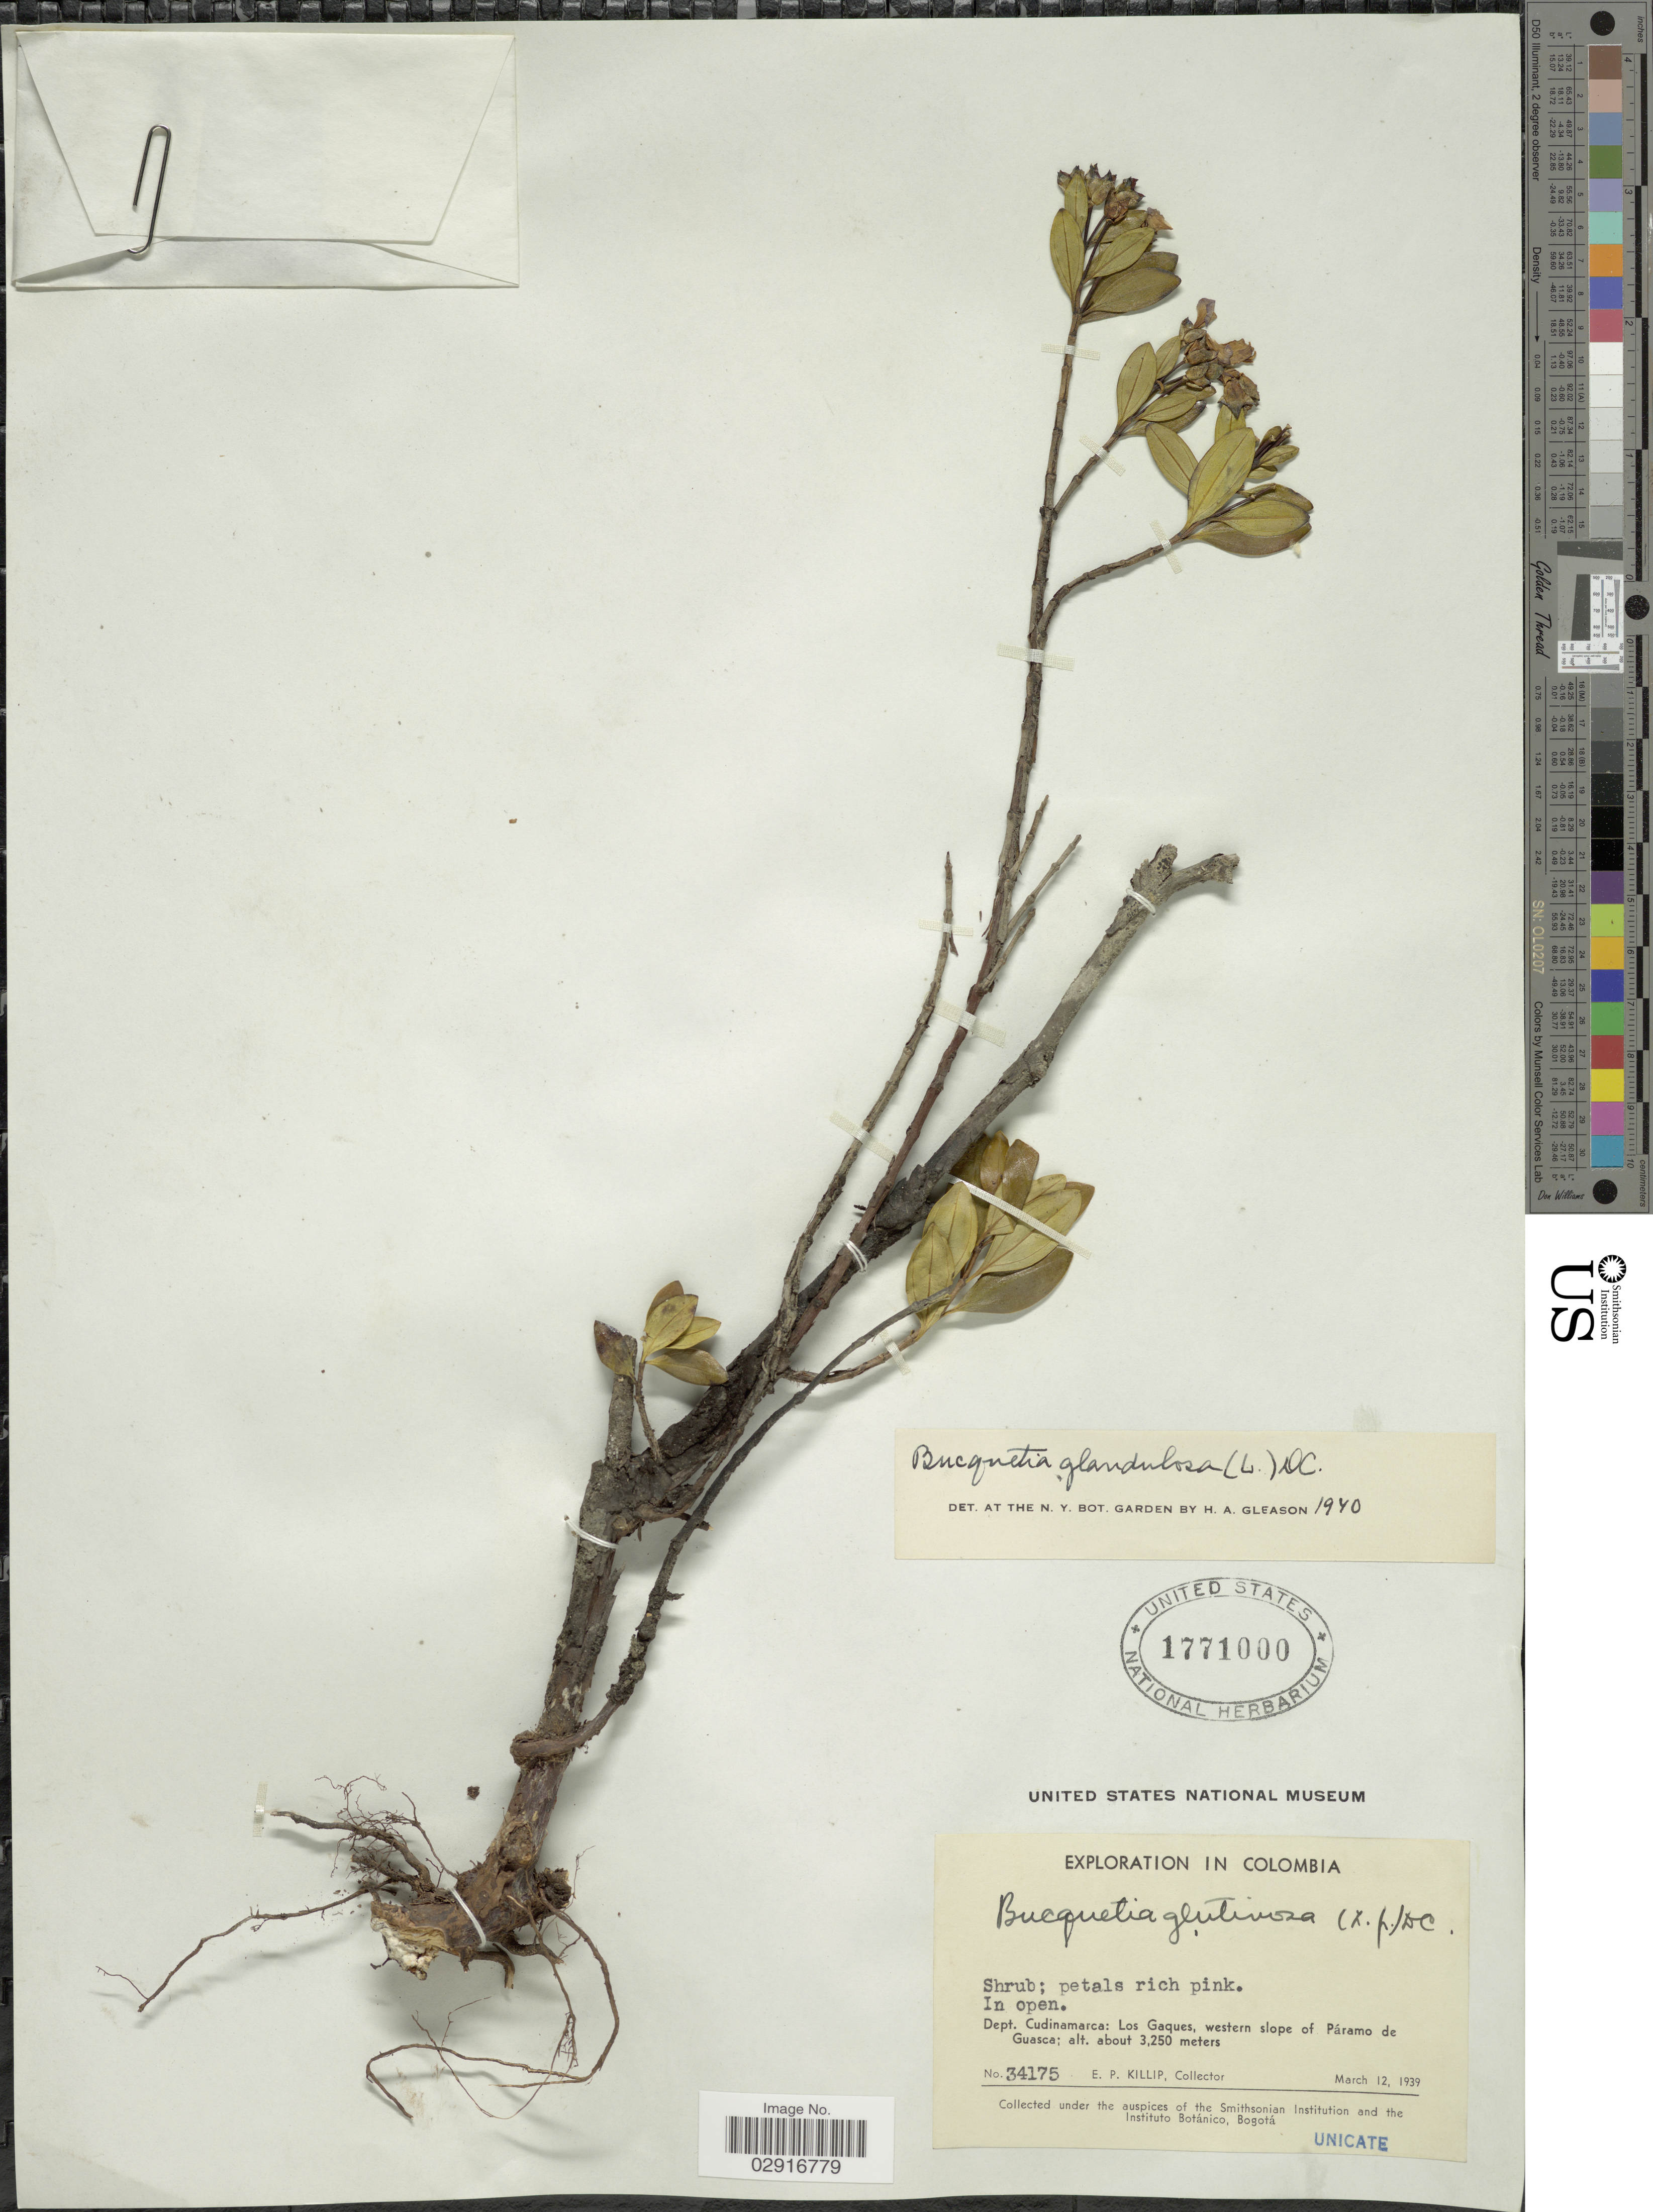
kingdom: Plantae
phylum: Tracheophyta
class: Magnoliopsida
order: Myrtales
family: Melastomataceae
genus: Bucquetia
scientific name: Bucquetia glutinosa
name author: DC.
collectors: E. P. Killip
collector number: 34175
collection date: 1939-03-12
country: Colombia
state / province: Cundinamarca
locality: Dept. Cundinamarca: Los Gaques, western slope of Páramo de Guasca.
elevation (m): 3250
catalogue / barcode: US 1771000